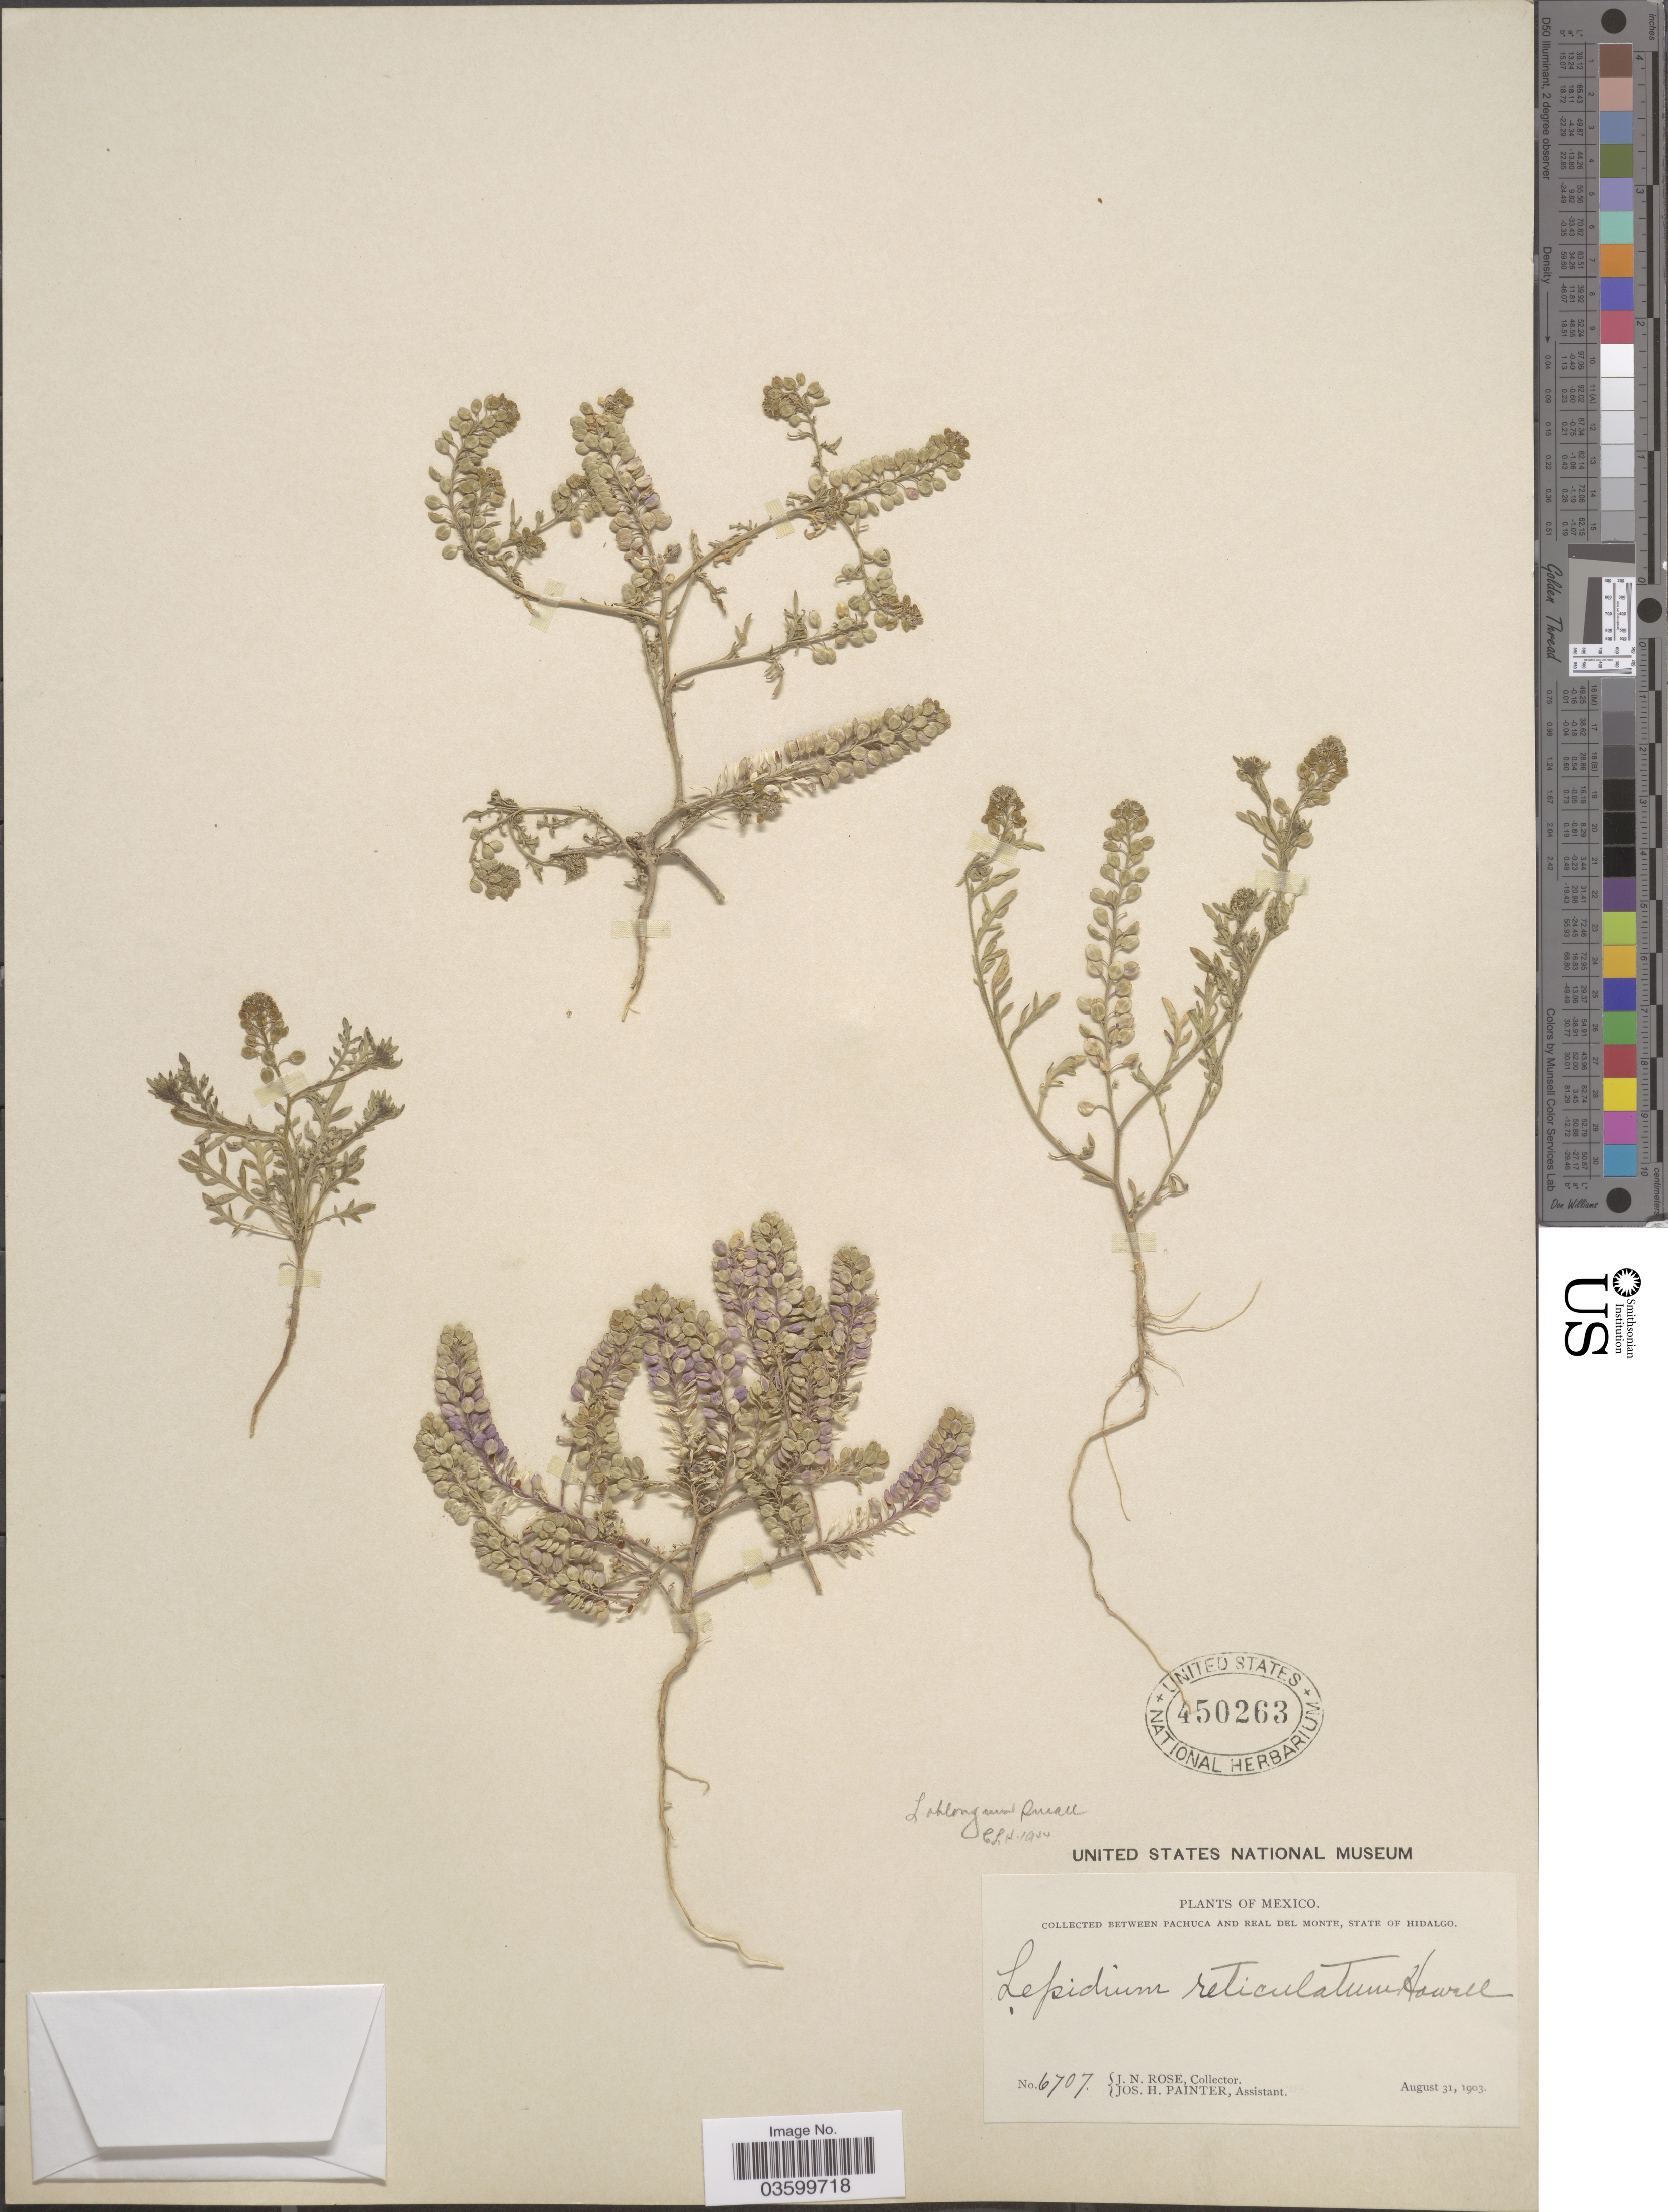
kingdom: Plantae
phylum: Tracheophyta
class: Magnoliopsida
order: Brassicales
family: Brassicaceae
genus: Lepidium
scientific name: Lepidium oblongum var. oblongum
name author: Small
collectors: J. N. Rose & J. H. Painter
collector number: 6707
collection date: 1903-08-31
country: Mexico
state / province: Hidalgo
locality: Between Pachuca and Real Del Monte.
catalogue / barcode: US 450263